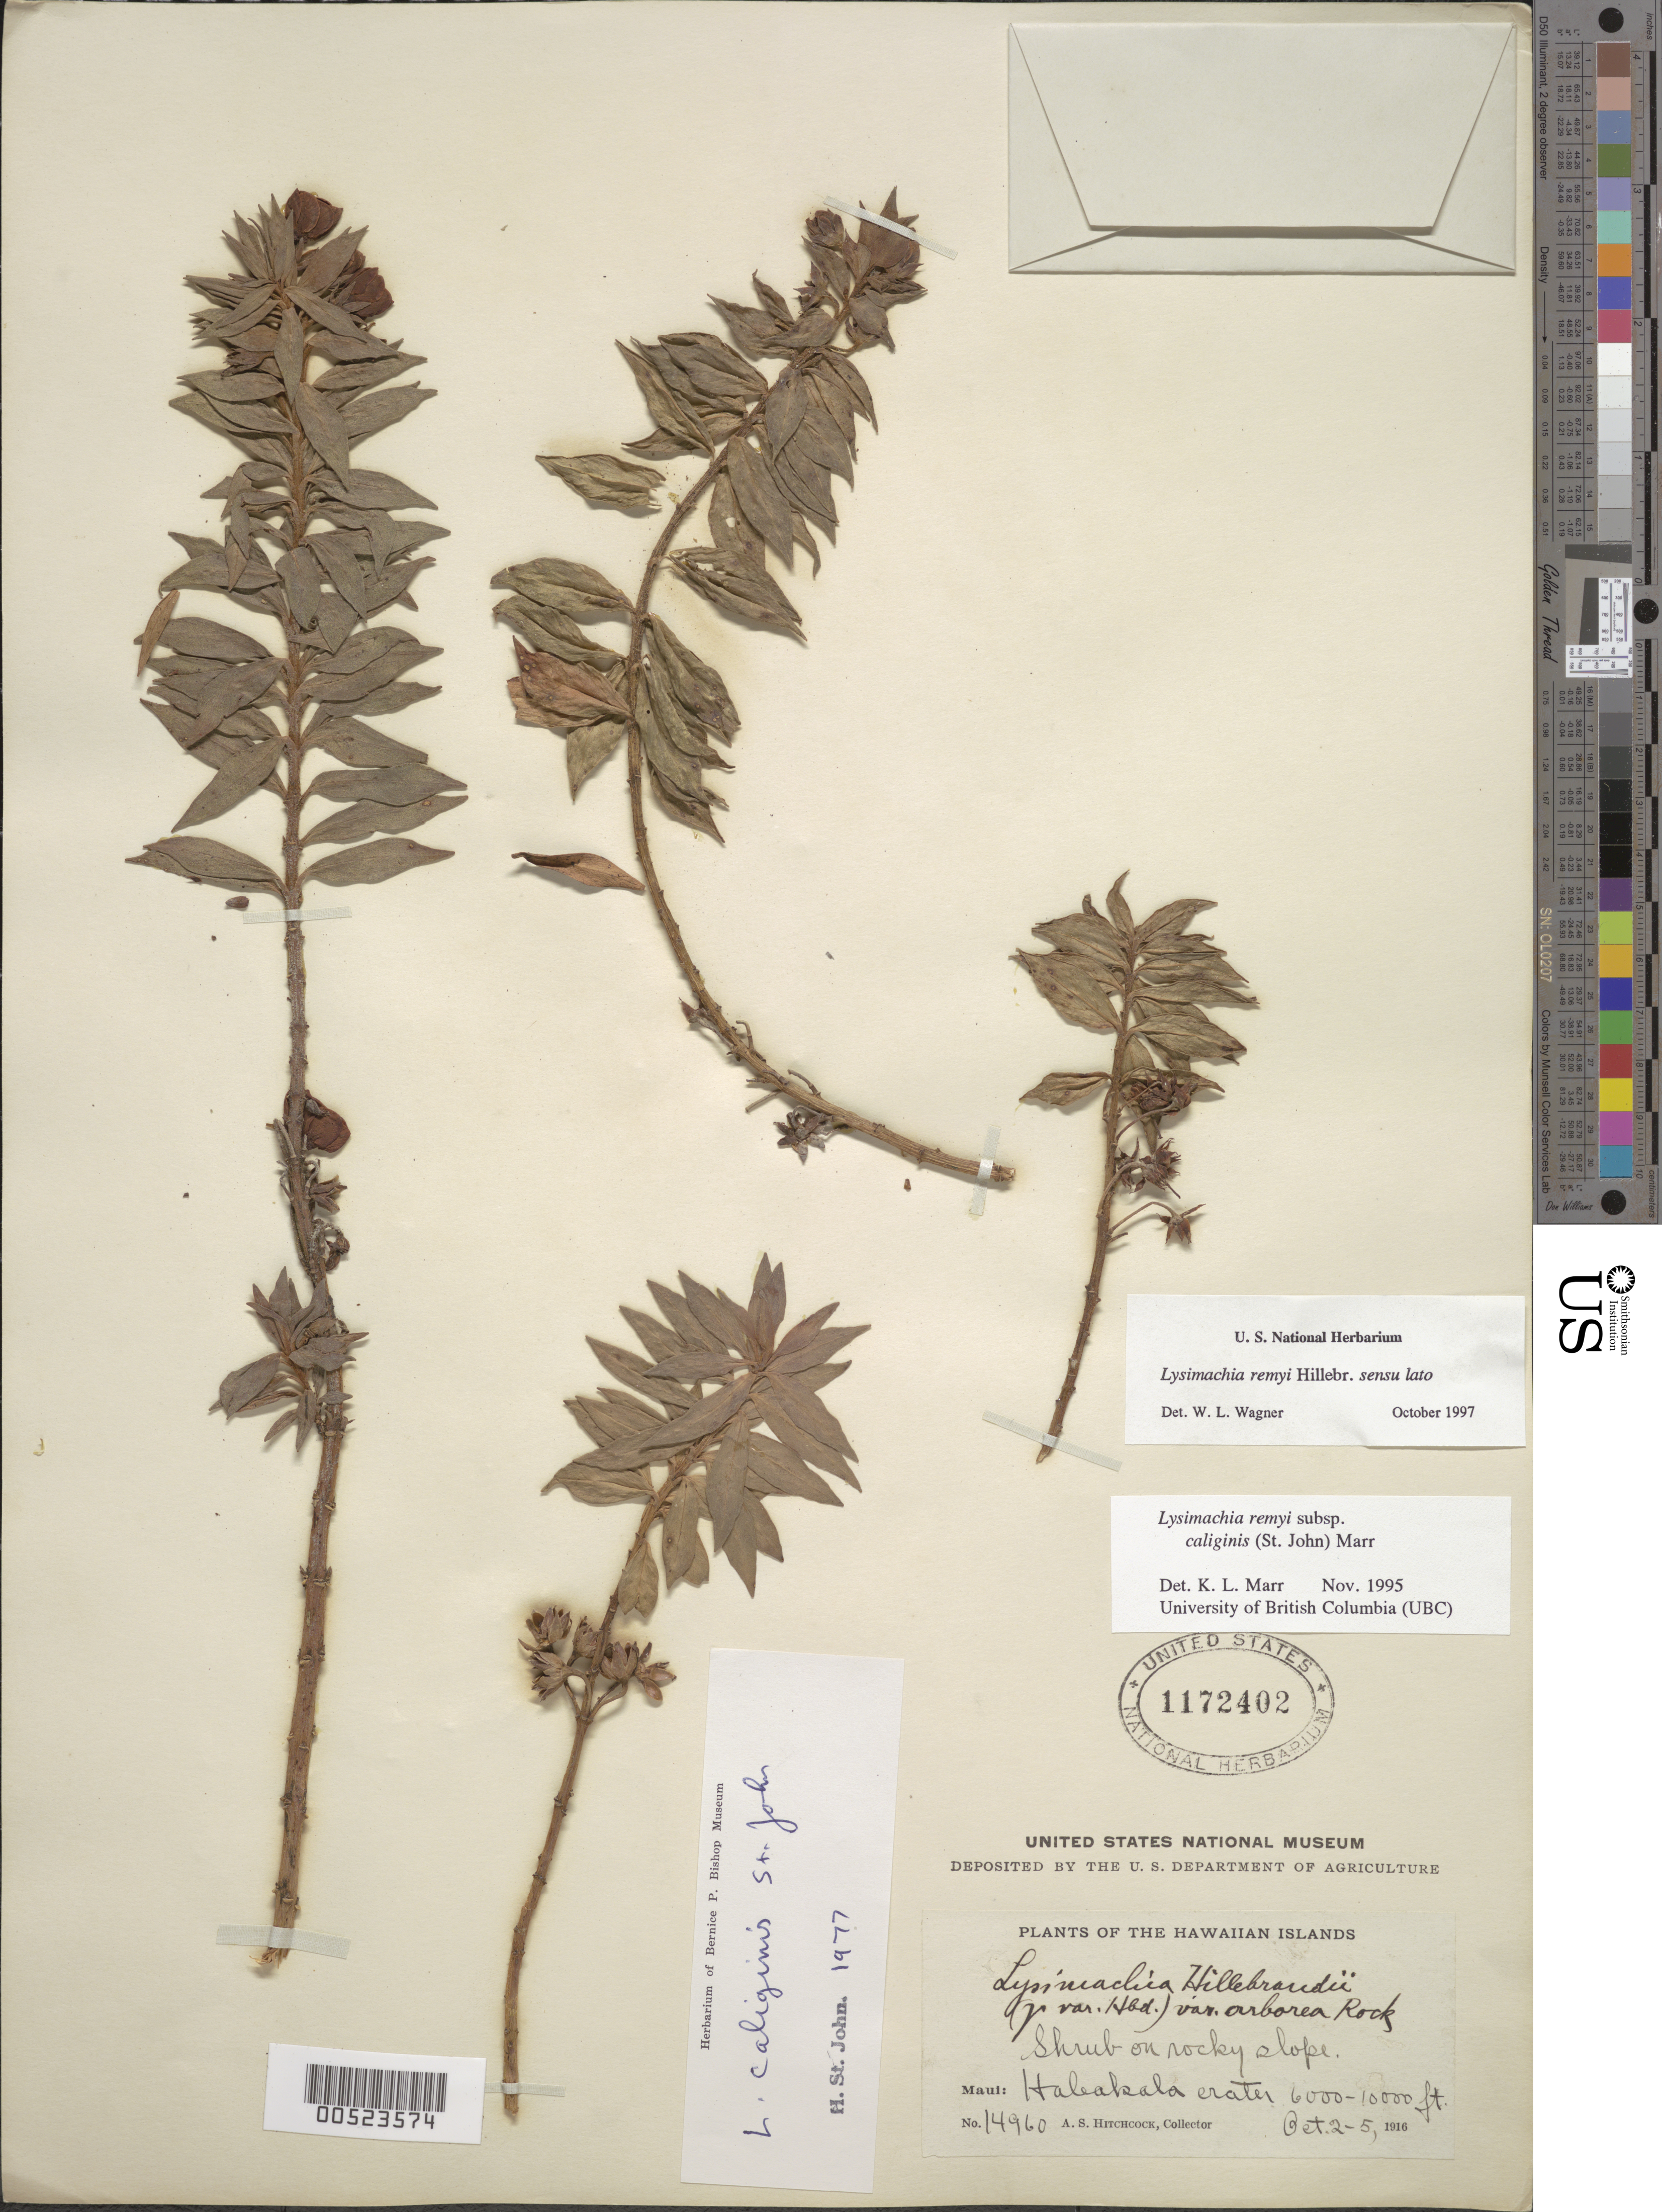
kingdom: Plantae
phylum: Tracheophyta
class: Magnoliopsida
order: Ericales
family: Primulaceae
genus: Lysimachia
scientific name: Lysimachia remyi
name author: Hillebr.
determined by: Wagner, W. L., (BOT), Smithsonian Institution - National Museum of Natural History (UNITED STATES)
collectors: A. S. Hitchcock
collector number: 14960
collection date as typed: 2 Oct 1916 to 5 Oct 1916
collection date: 1916-10-02/1916-10-05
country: United States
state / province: Hawaii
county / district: Maui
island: Maui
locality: Haleakala Crater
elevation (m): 1829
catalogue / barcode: US 1172402